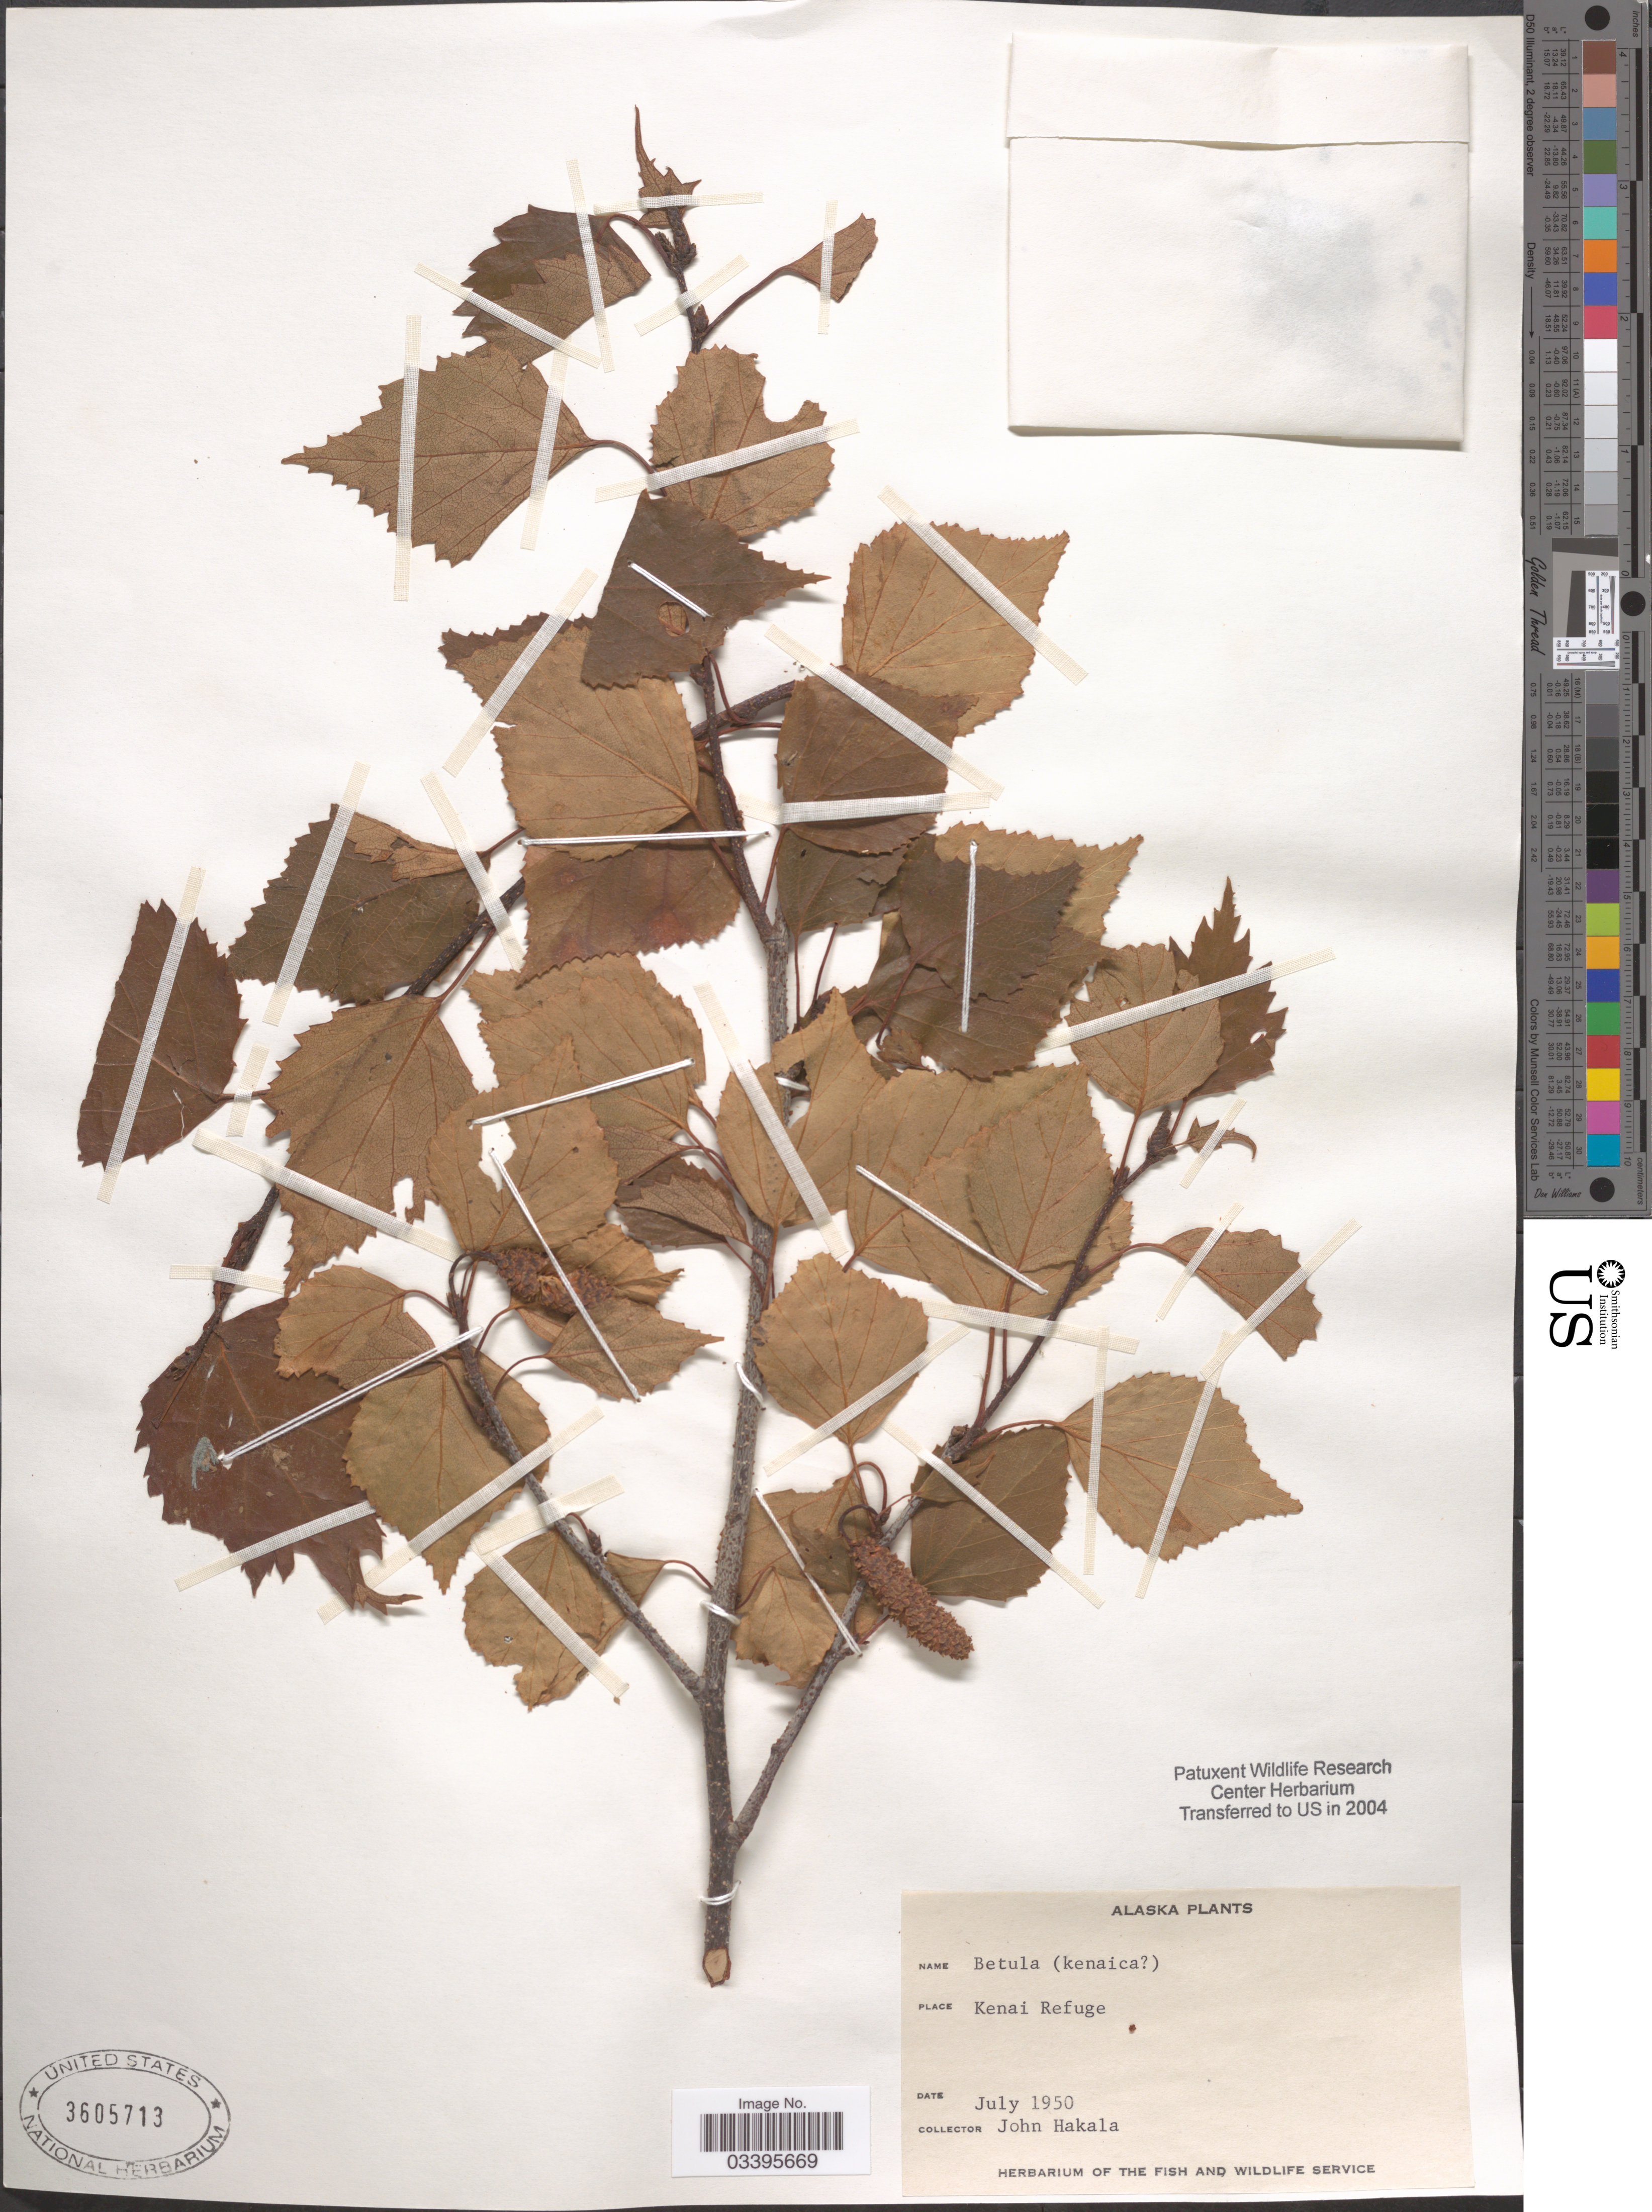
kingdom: Plantae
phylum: Tracheophyta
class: Magnoliopsida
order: Fagales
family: Betulaceae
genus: Betula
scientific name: Betula kenaica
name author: W.H. Evans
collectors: J. Hakala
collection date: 1950-07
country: United States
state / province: Alaska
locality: Kenai Refuge.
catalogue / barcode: US 3605713